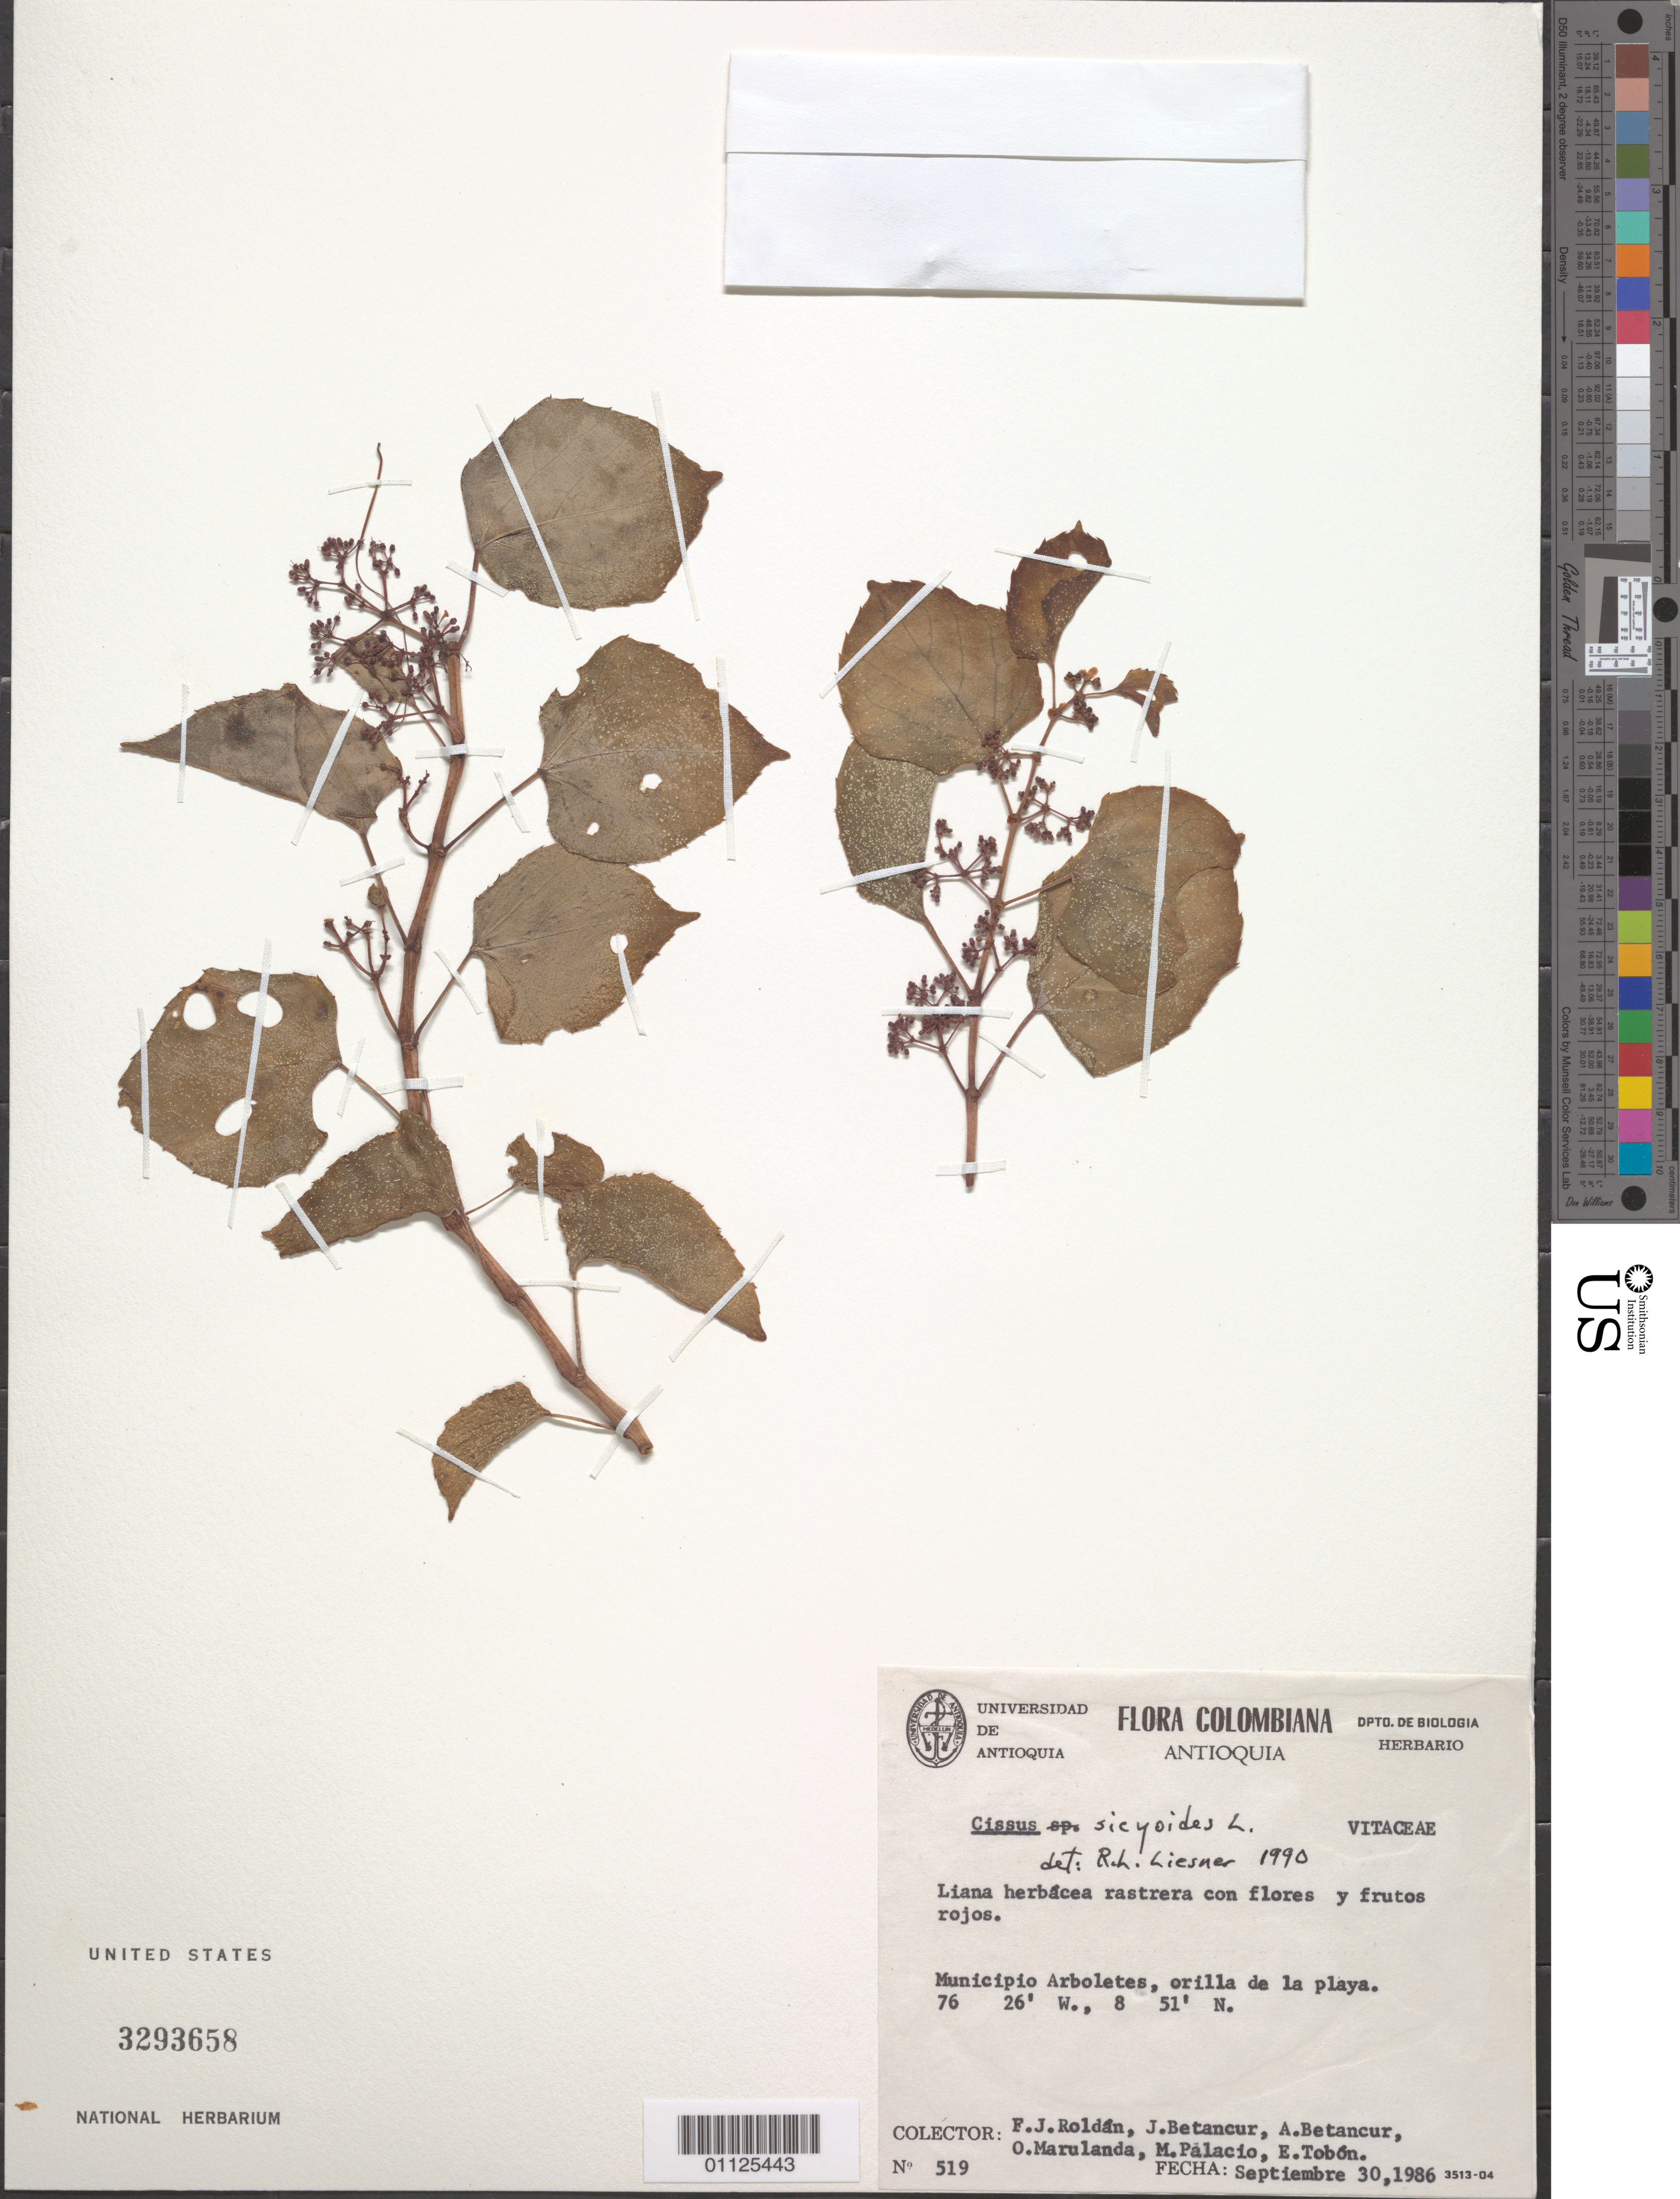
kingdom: Plantae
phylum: Tracheophyta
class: Magnoliopsida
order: Vitales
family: Vitaceae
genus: Cissus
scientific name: Cissus verticillata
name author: (L.) Nicolson & C.E. Jarvis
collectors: F. J. Roldán et al.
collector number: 519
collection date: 1986-09-30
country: Colombia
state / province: Antioquia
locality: Municipio Arboletes, orilla de la playa.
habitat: Liana.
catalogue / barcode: US 3293658